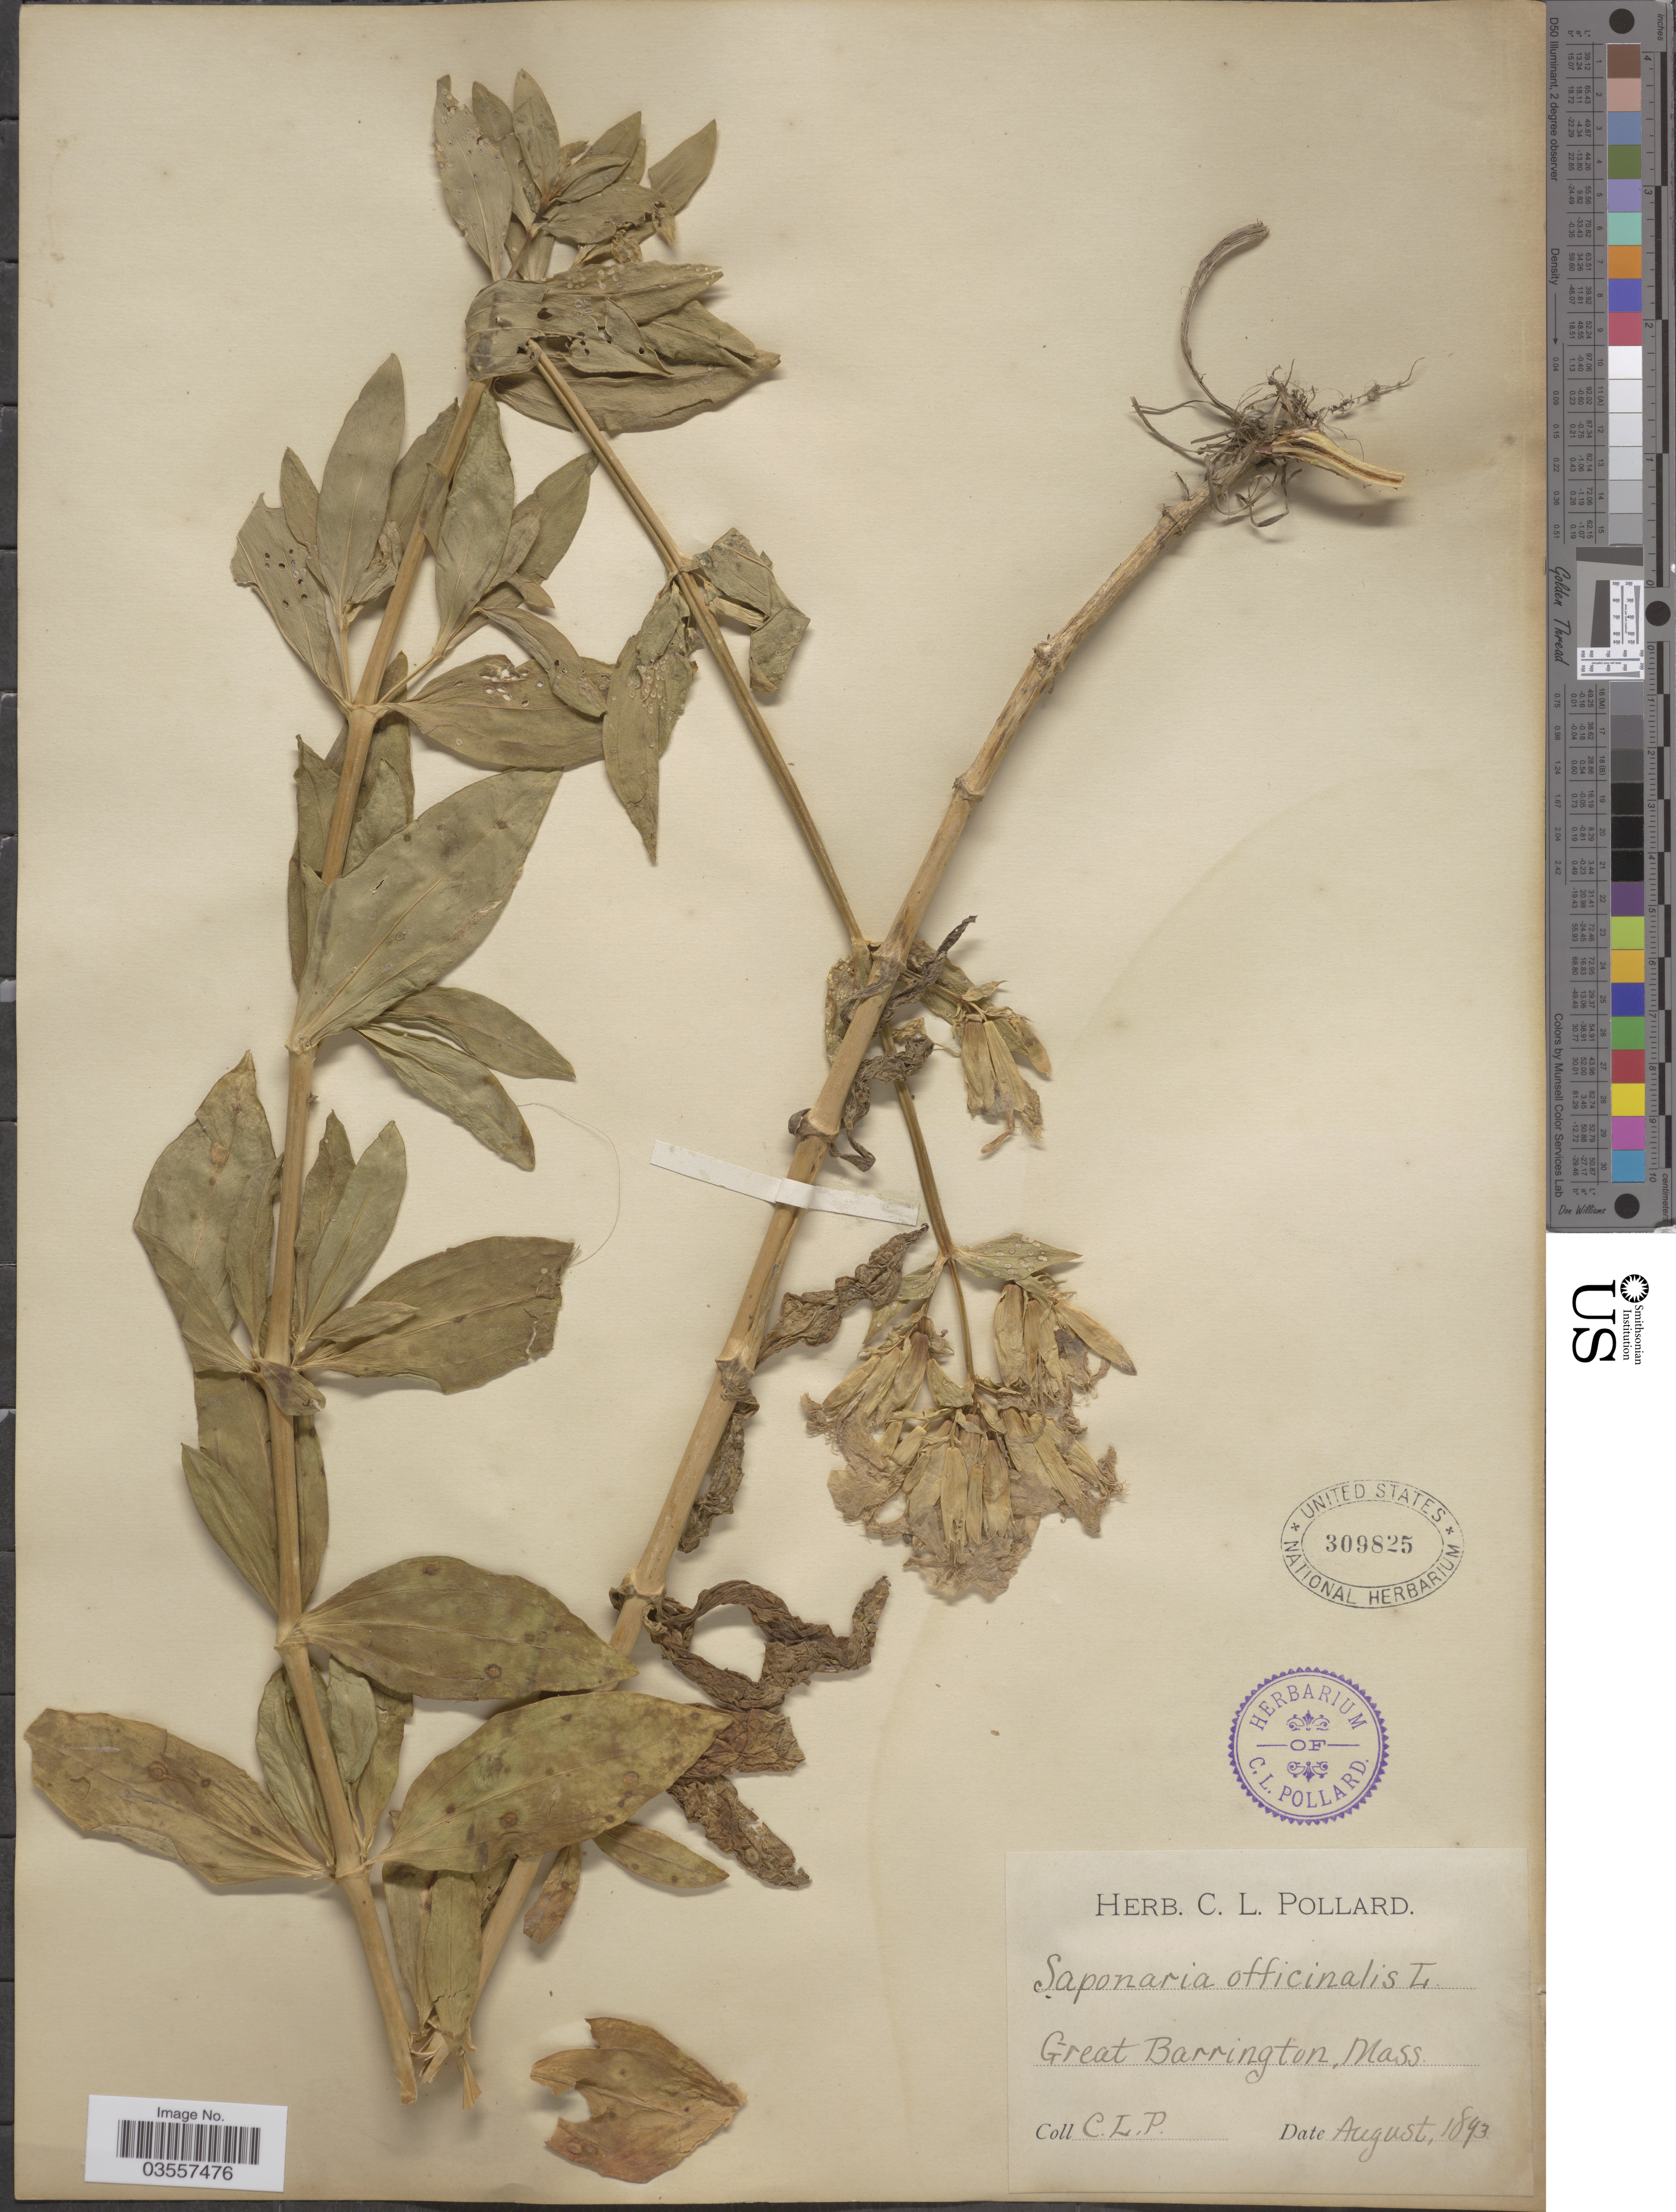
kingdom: Plantae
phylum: Tracheophyta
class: Magnoliopsida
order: Caryophyllales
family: Caryophyllaceae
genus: Saponaria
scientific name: Saponaria officinalis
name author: L.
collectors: C. L. Pollard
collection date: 1893-08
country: United States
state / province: Massachusetts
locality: Great Barrington.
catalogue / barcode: US 309825